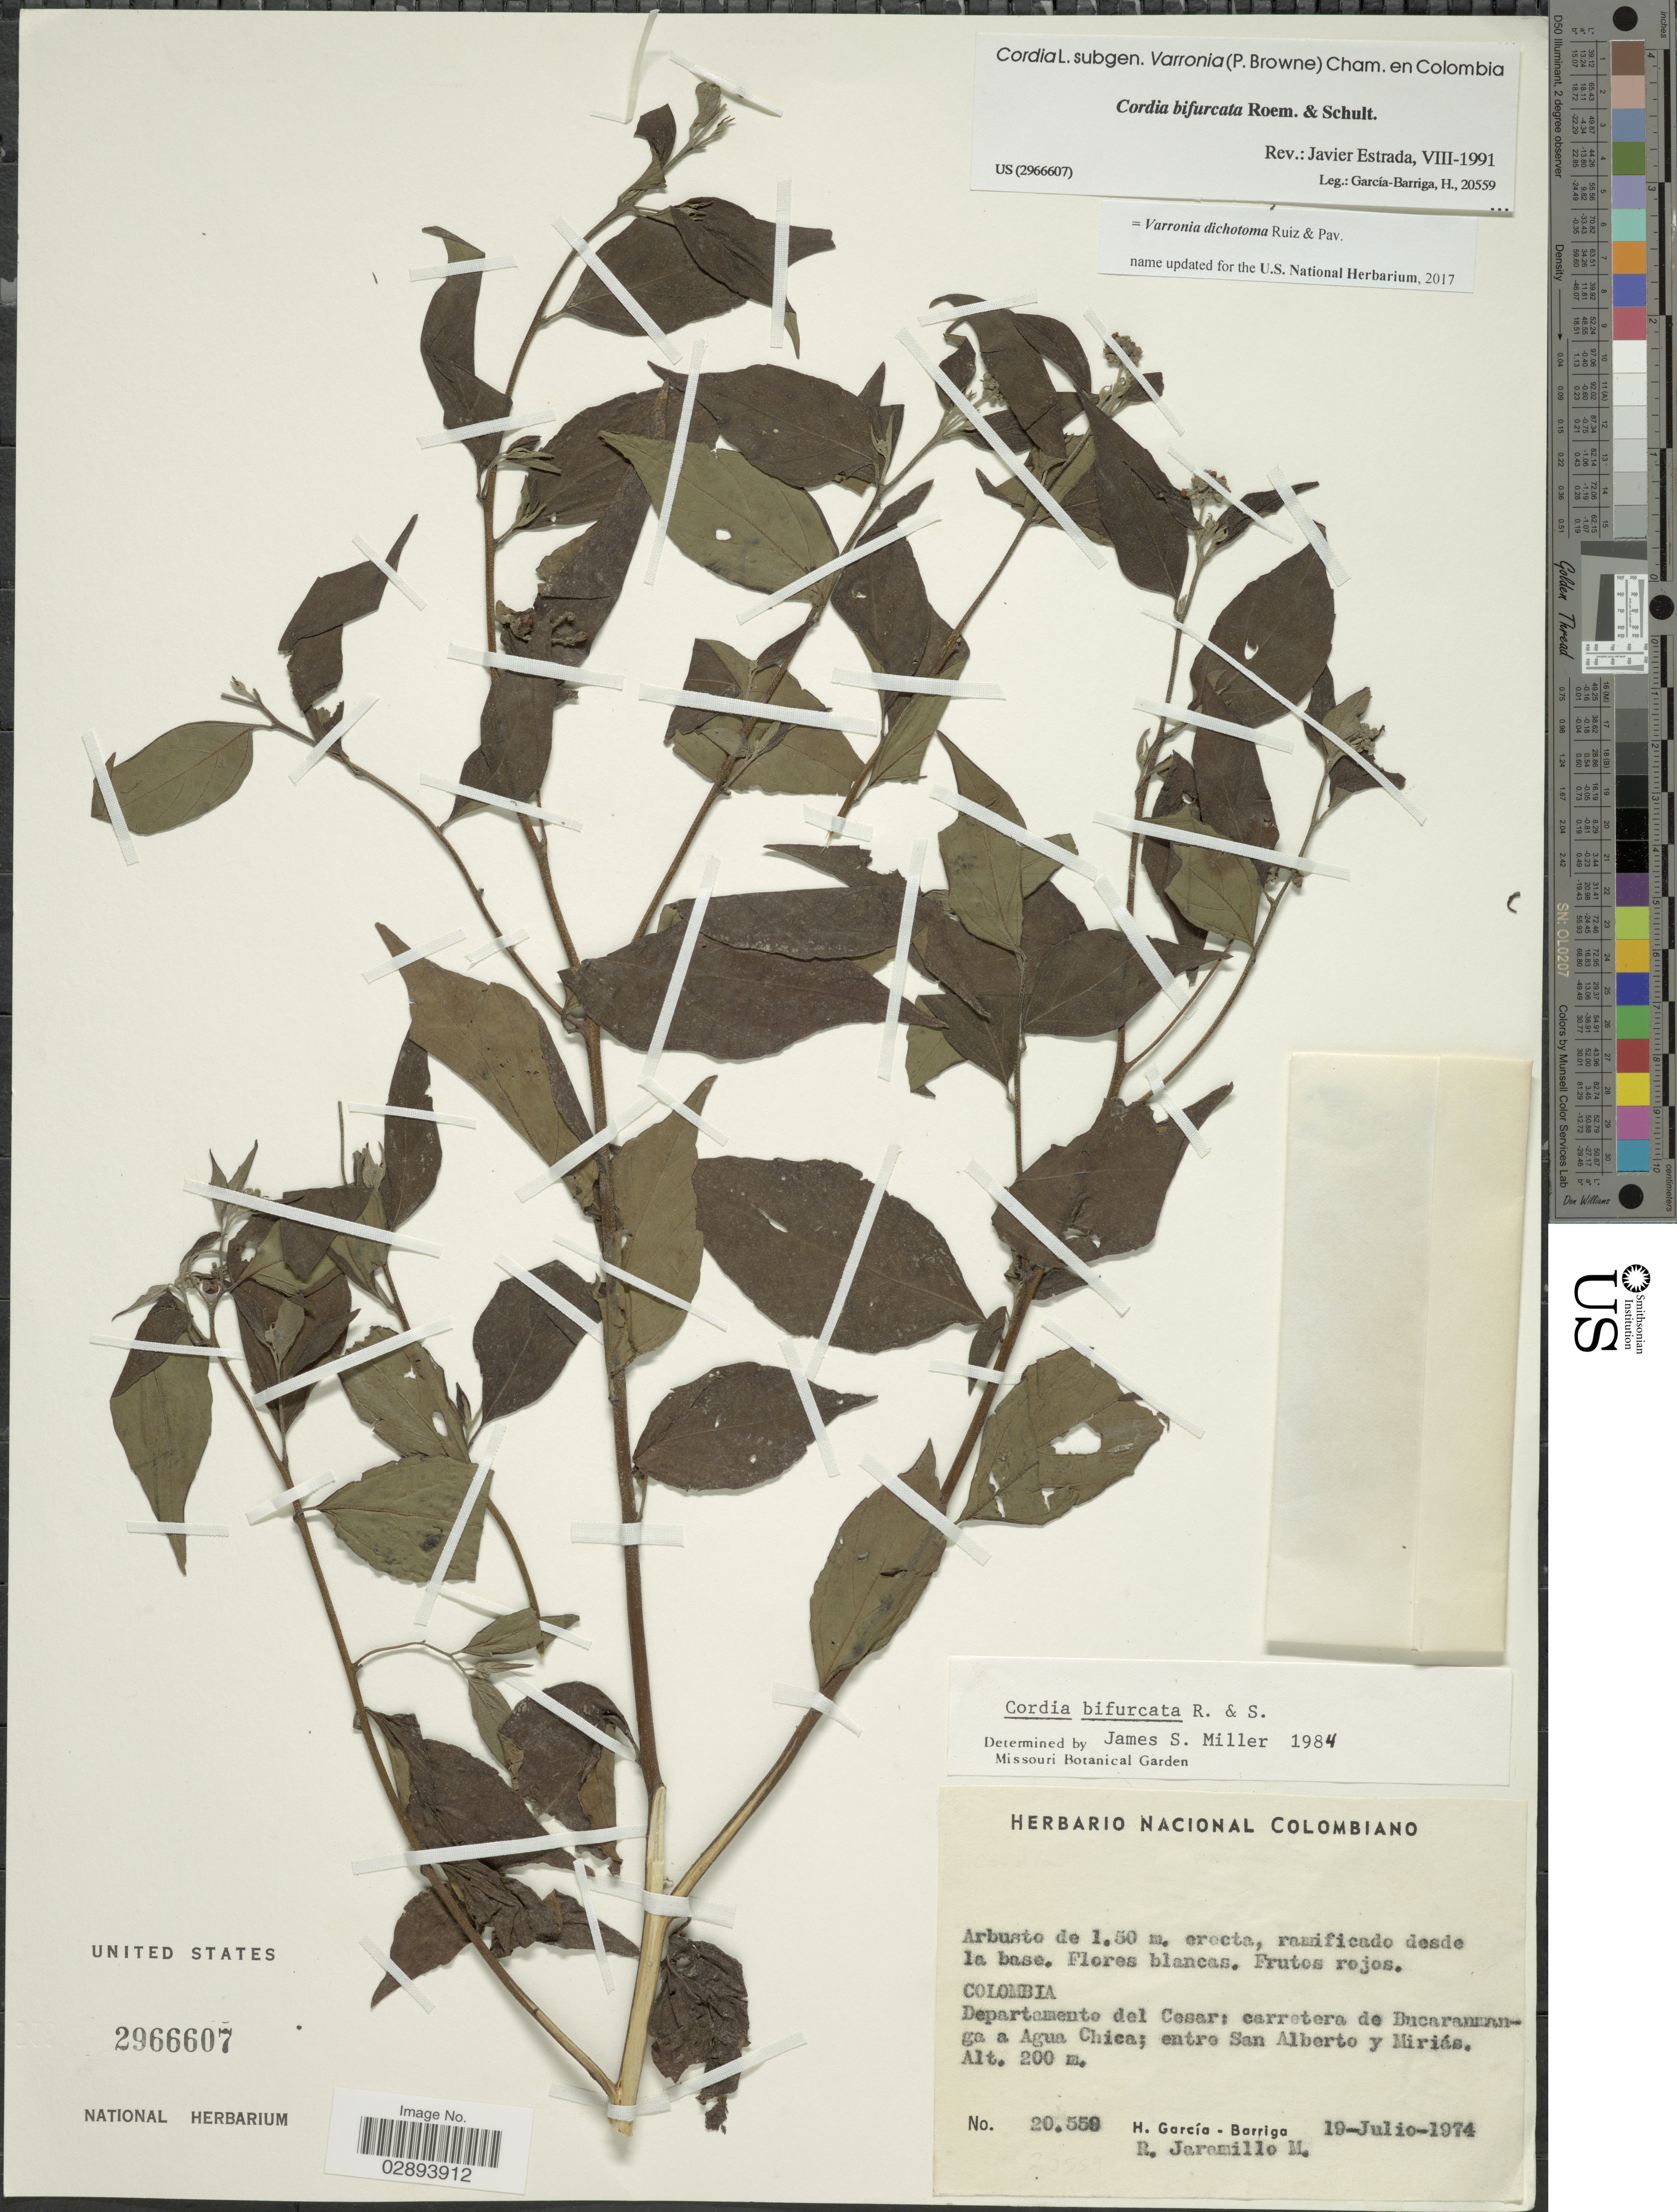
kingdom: Plantae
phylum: Tracheophyta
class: Magnoliopsida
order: Boraginales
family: Cordiaceae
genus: Varronia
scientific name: Varronia dichotoma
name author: Ruiz & Pav.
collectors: H. García Barriga & R. Jaramillo M.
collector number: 20559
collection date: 1974-07-19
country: Colombia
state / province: Cesar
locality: Departamento del Cesar, carretera de Bucaramanga a Agua Chica, entre San Alberto y Miriás.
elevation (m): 200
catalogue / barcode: US 2966607